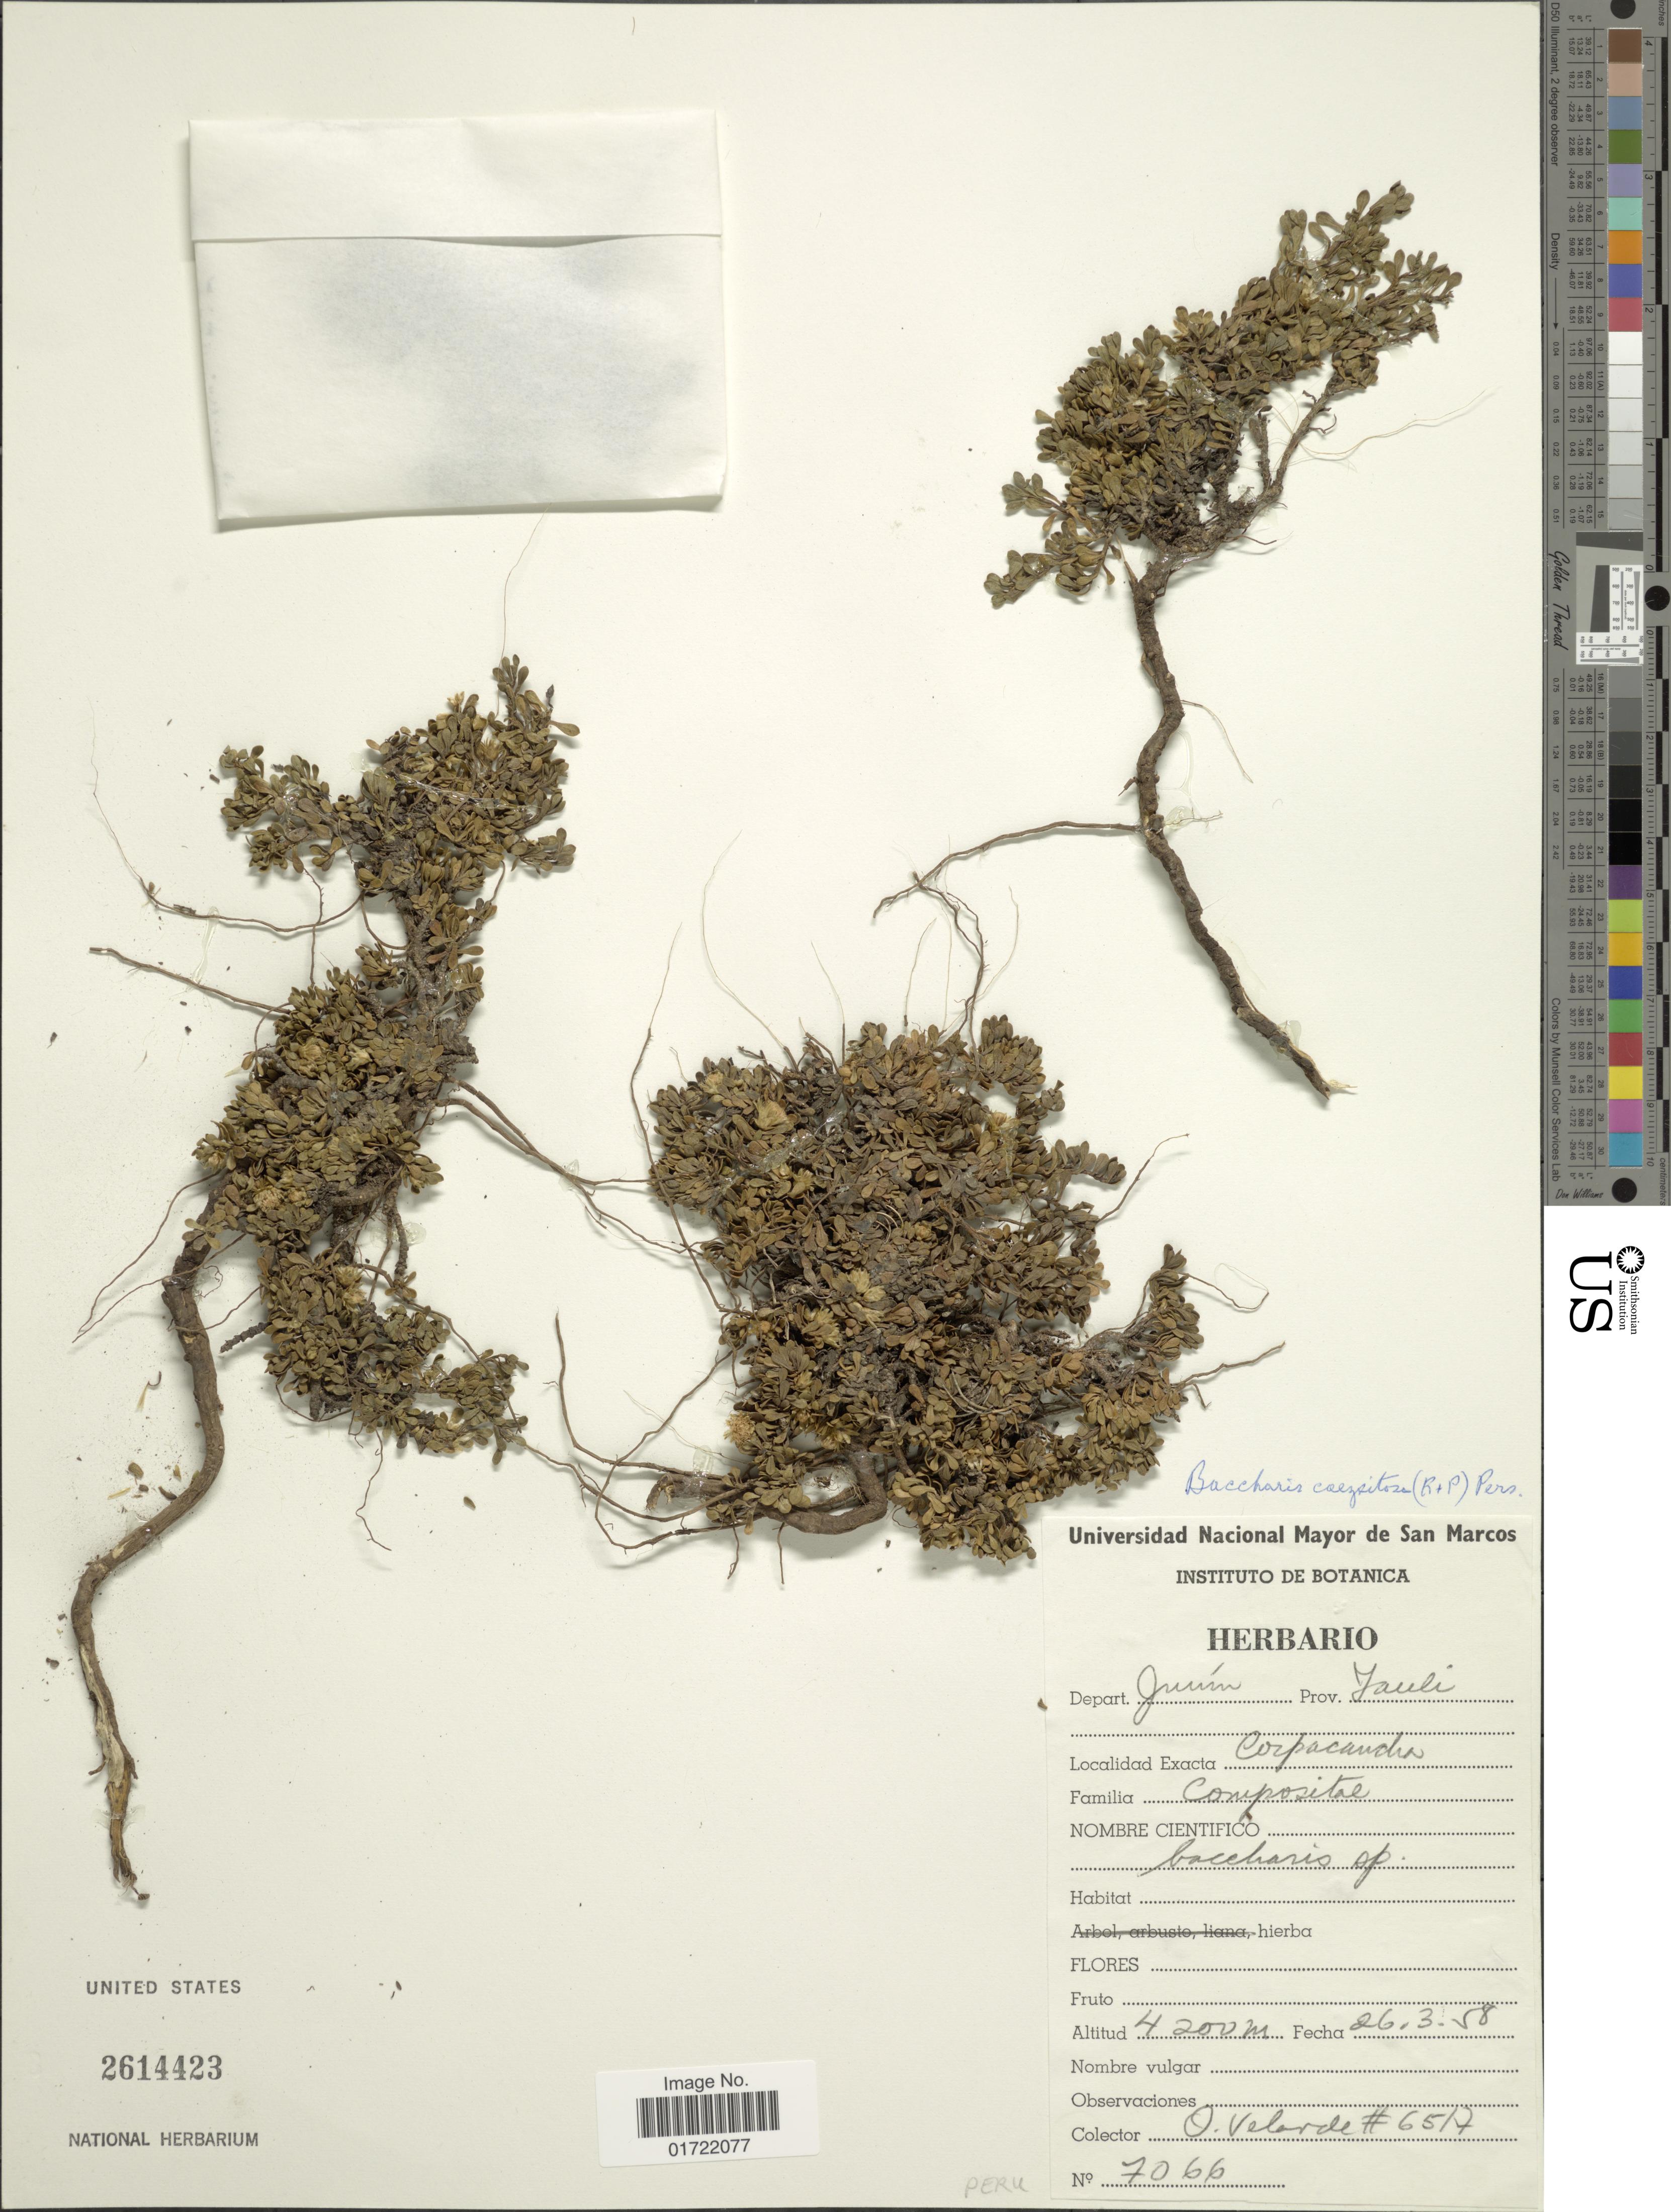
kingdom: Plantae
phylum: Tracheophyta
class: Magnoliopsida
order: Asterales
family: Asteraceae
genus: Baccharis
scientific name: Baccharis caespitosa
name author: (Ruiz & Pav.) Pers.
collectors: O. Velarde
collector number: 6517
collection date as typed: Transcribed d/m/y: 26/3/58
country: Peru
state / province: Junín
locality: Corpacancha, Prov. Yauli, Depart. Junín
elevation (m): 4200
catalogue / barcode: US 2614423